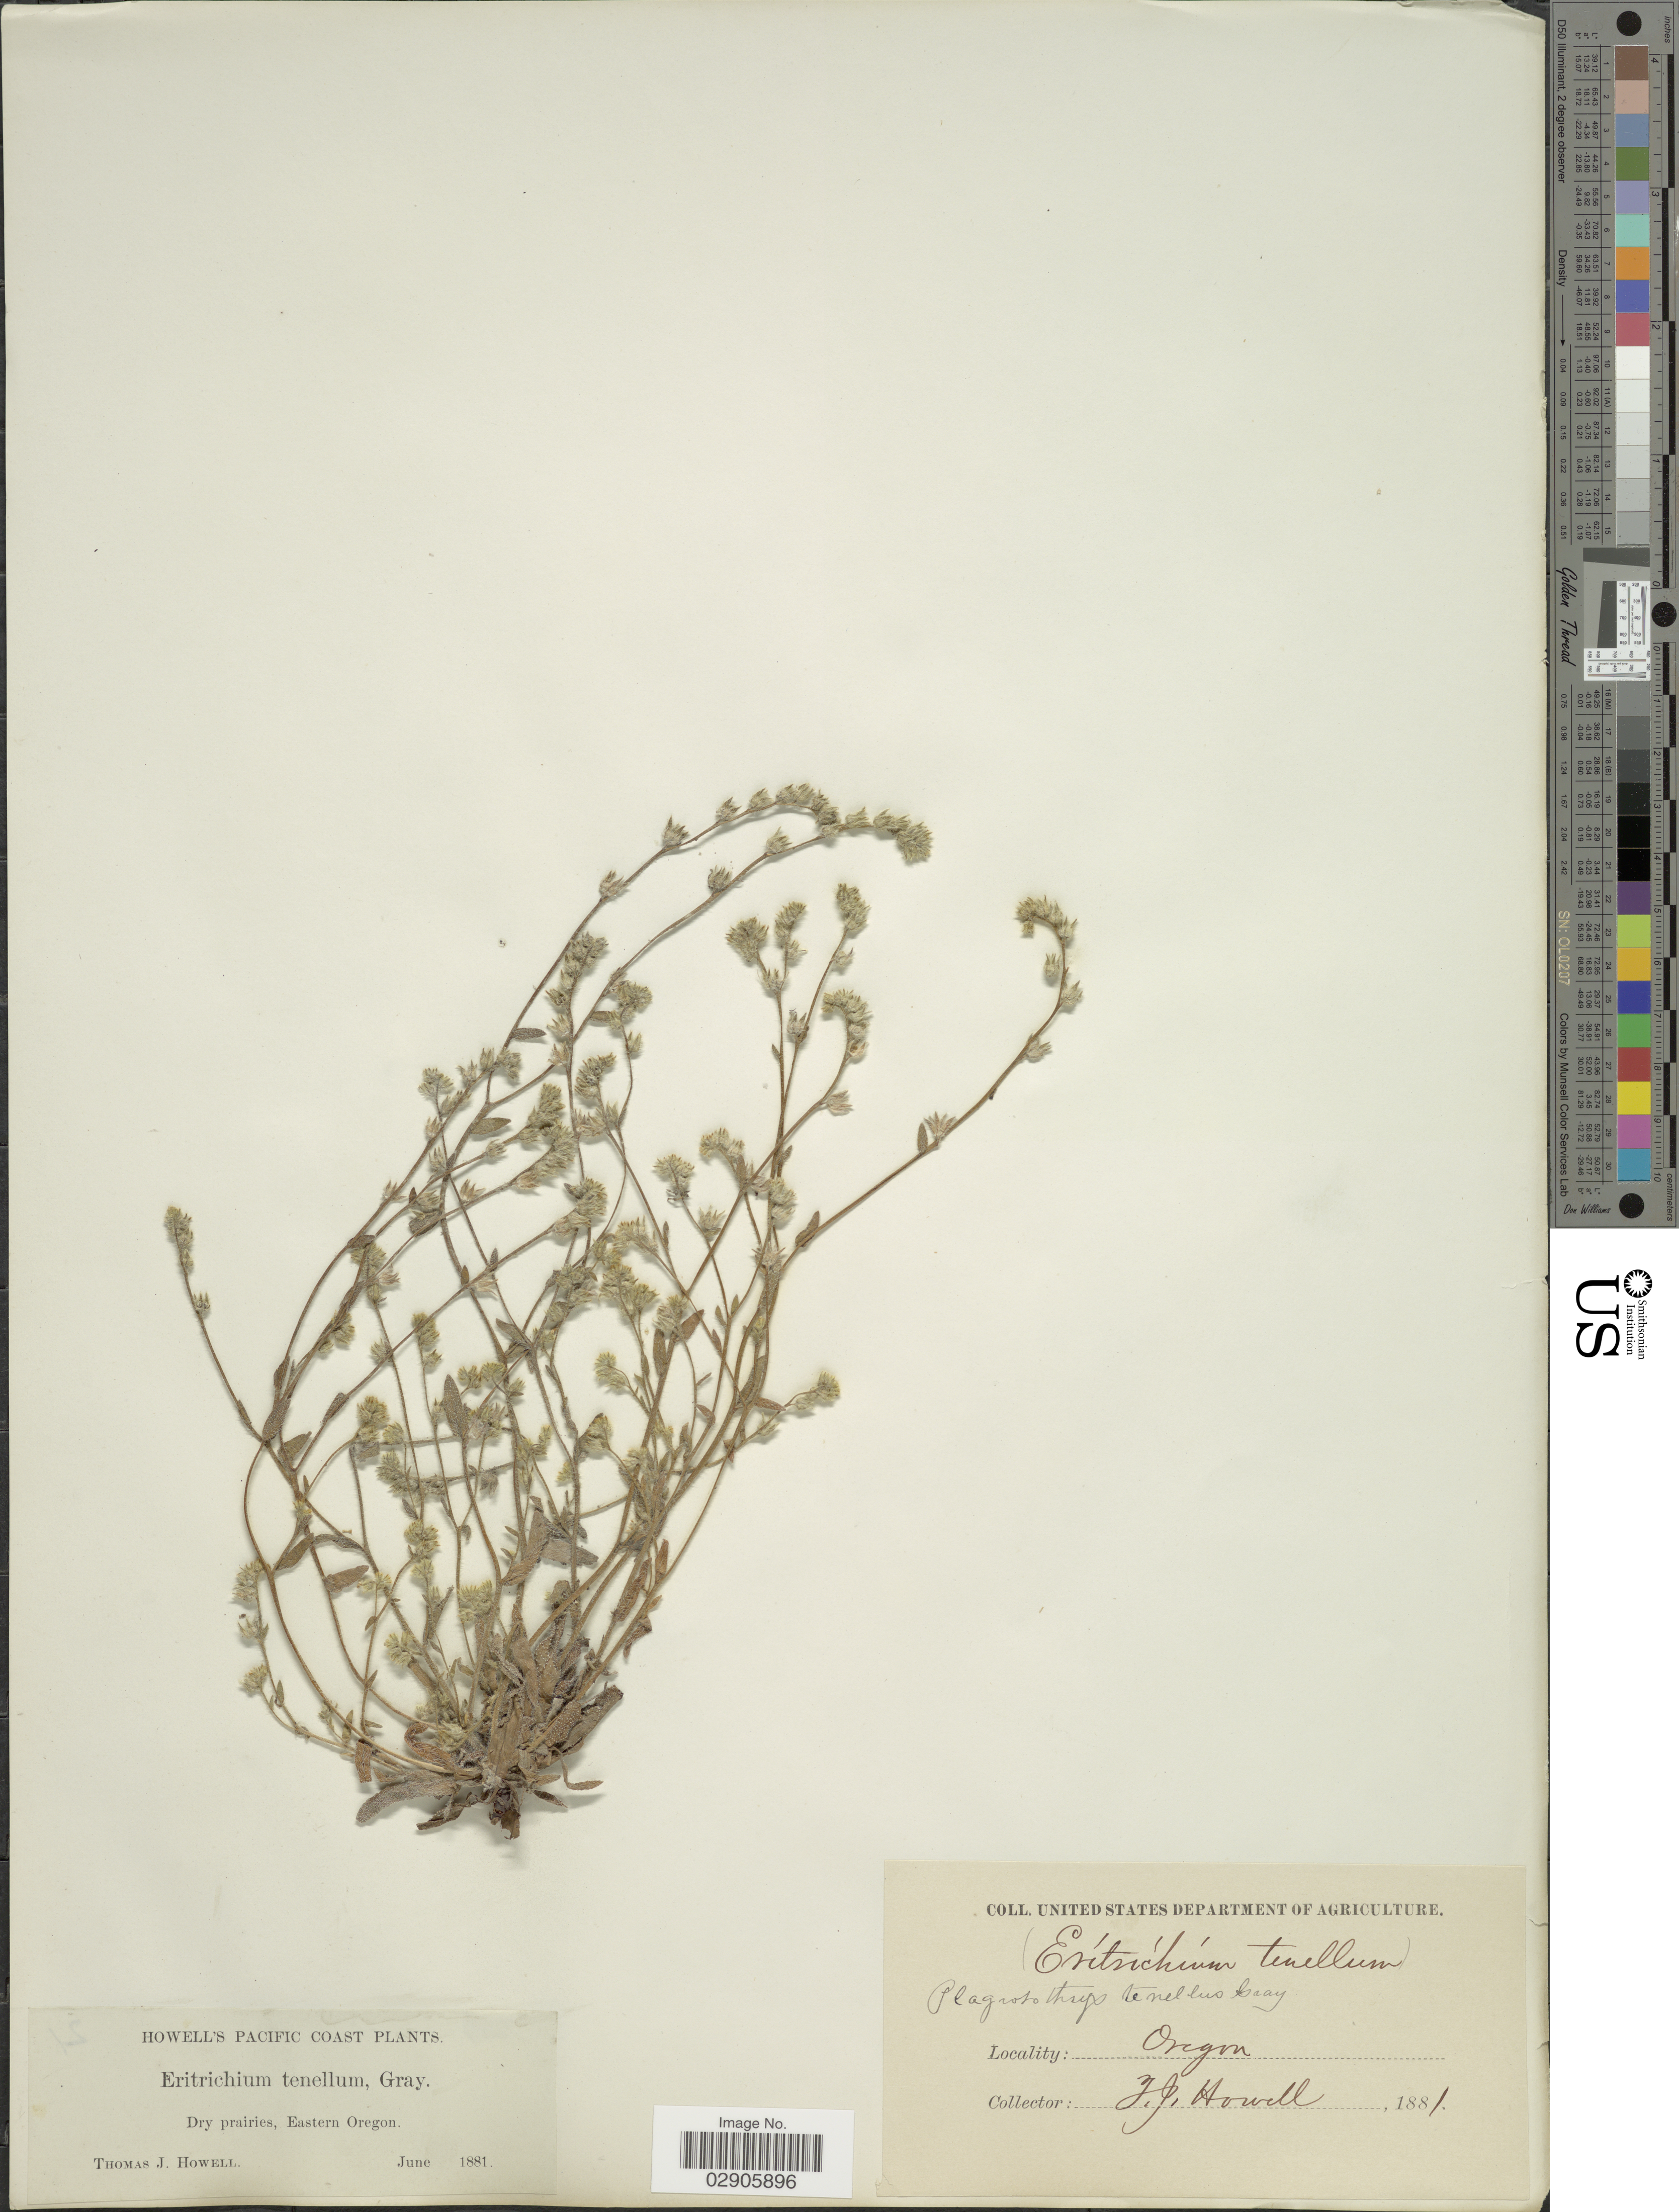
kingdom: Plantae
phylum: Tracheophyta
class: Magnoliopsida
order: Boraginales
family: Boraginaceae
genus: Plagiobothrys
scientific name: Plagiobothrys tenellus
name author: (Nutt.) A. Gray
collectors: T. J. Howell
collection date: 1881-06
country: United States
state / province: Oregon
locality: Pacific Coast. Dry prairies, Eastern Oregon.